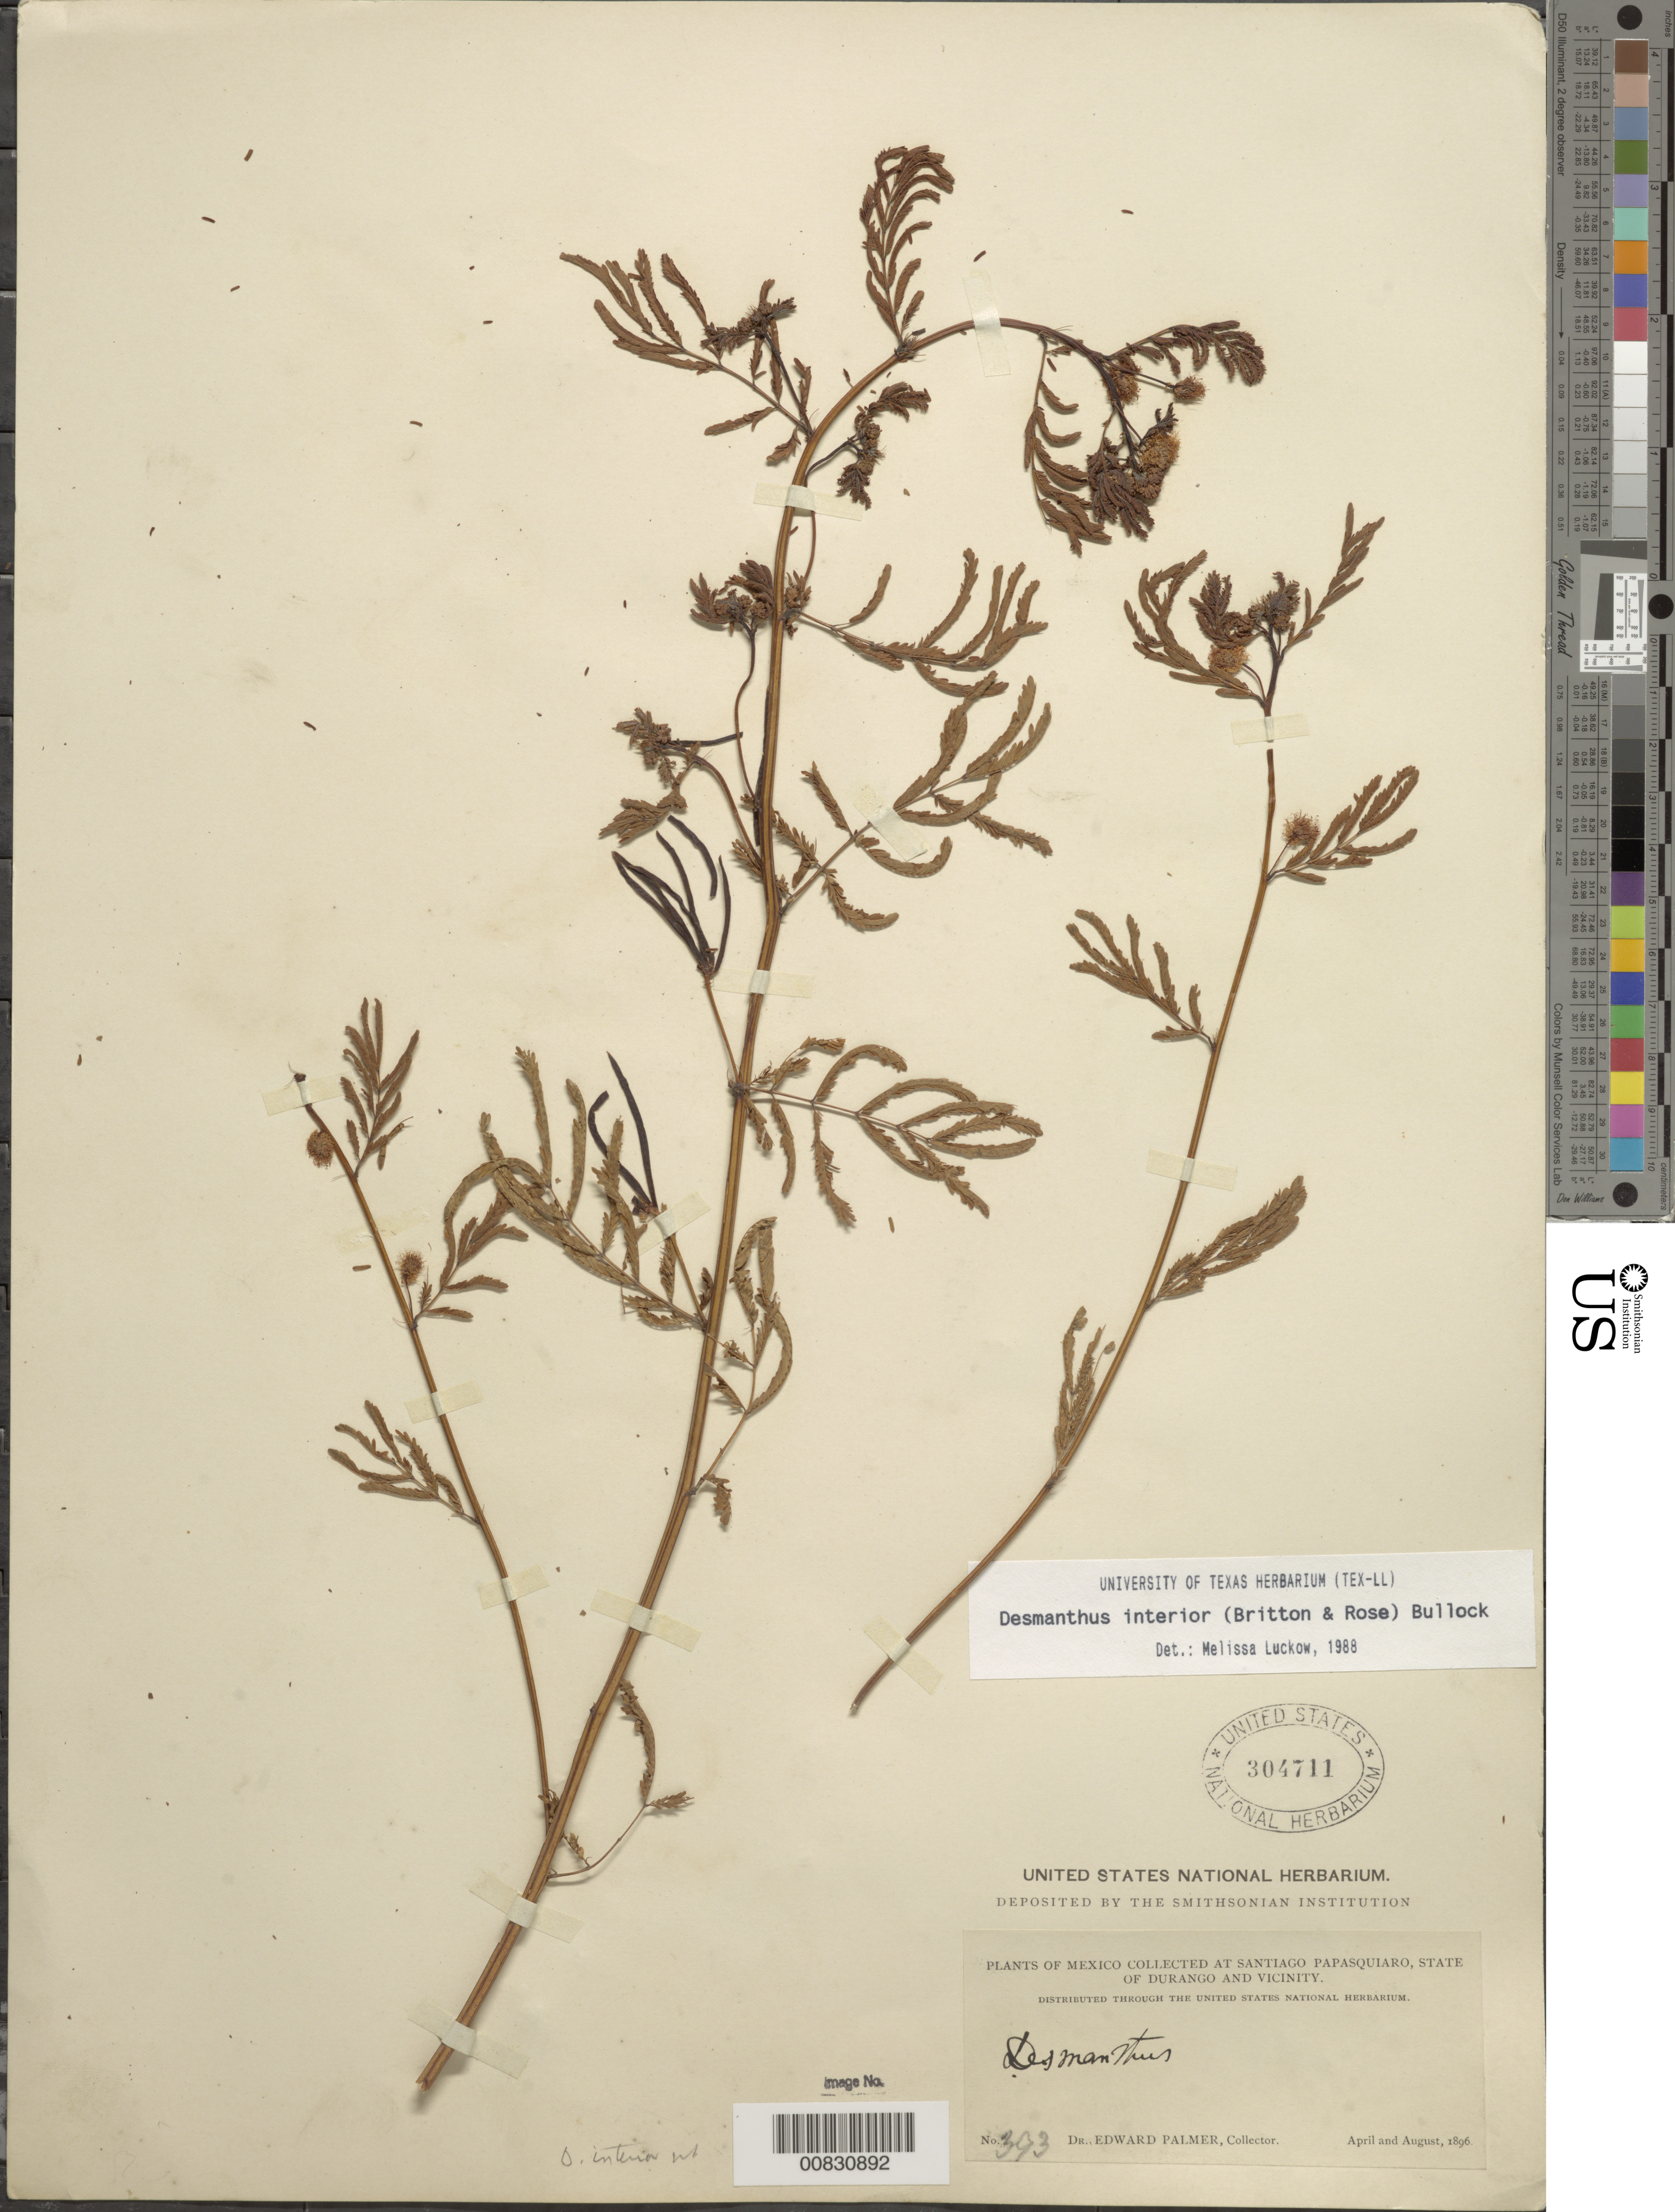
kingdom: Plantae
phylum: Tracheophyta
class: Magnoliopsida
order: Fabales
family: Fabaceae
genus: Desmanthus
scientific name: Desmanthus interior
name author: (Britton) Bullock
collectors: E. Palmer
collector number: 393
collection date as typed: Apr 1896 to -- Aug 1896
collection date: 1896-04/1896-08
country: Mexico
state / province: Durango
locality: Santiago Papasquiaro, Durango and vicinity.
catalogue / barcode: US 304711